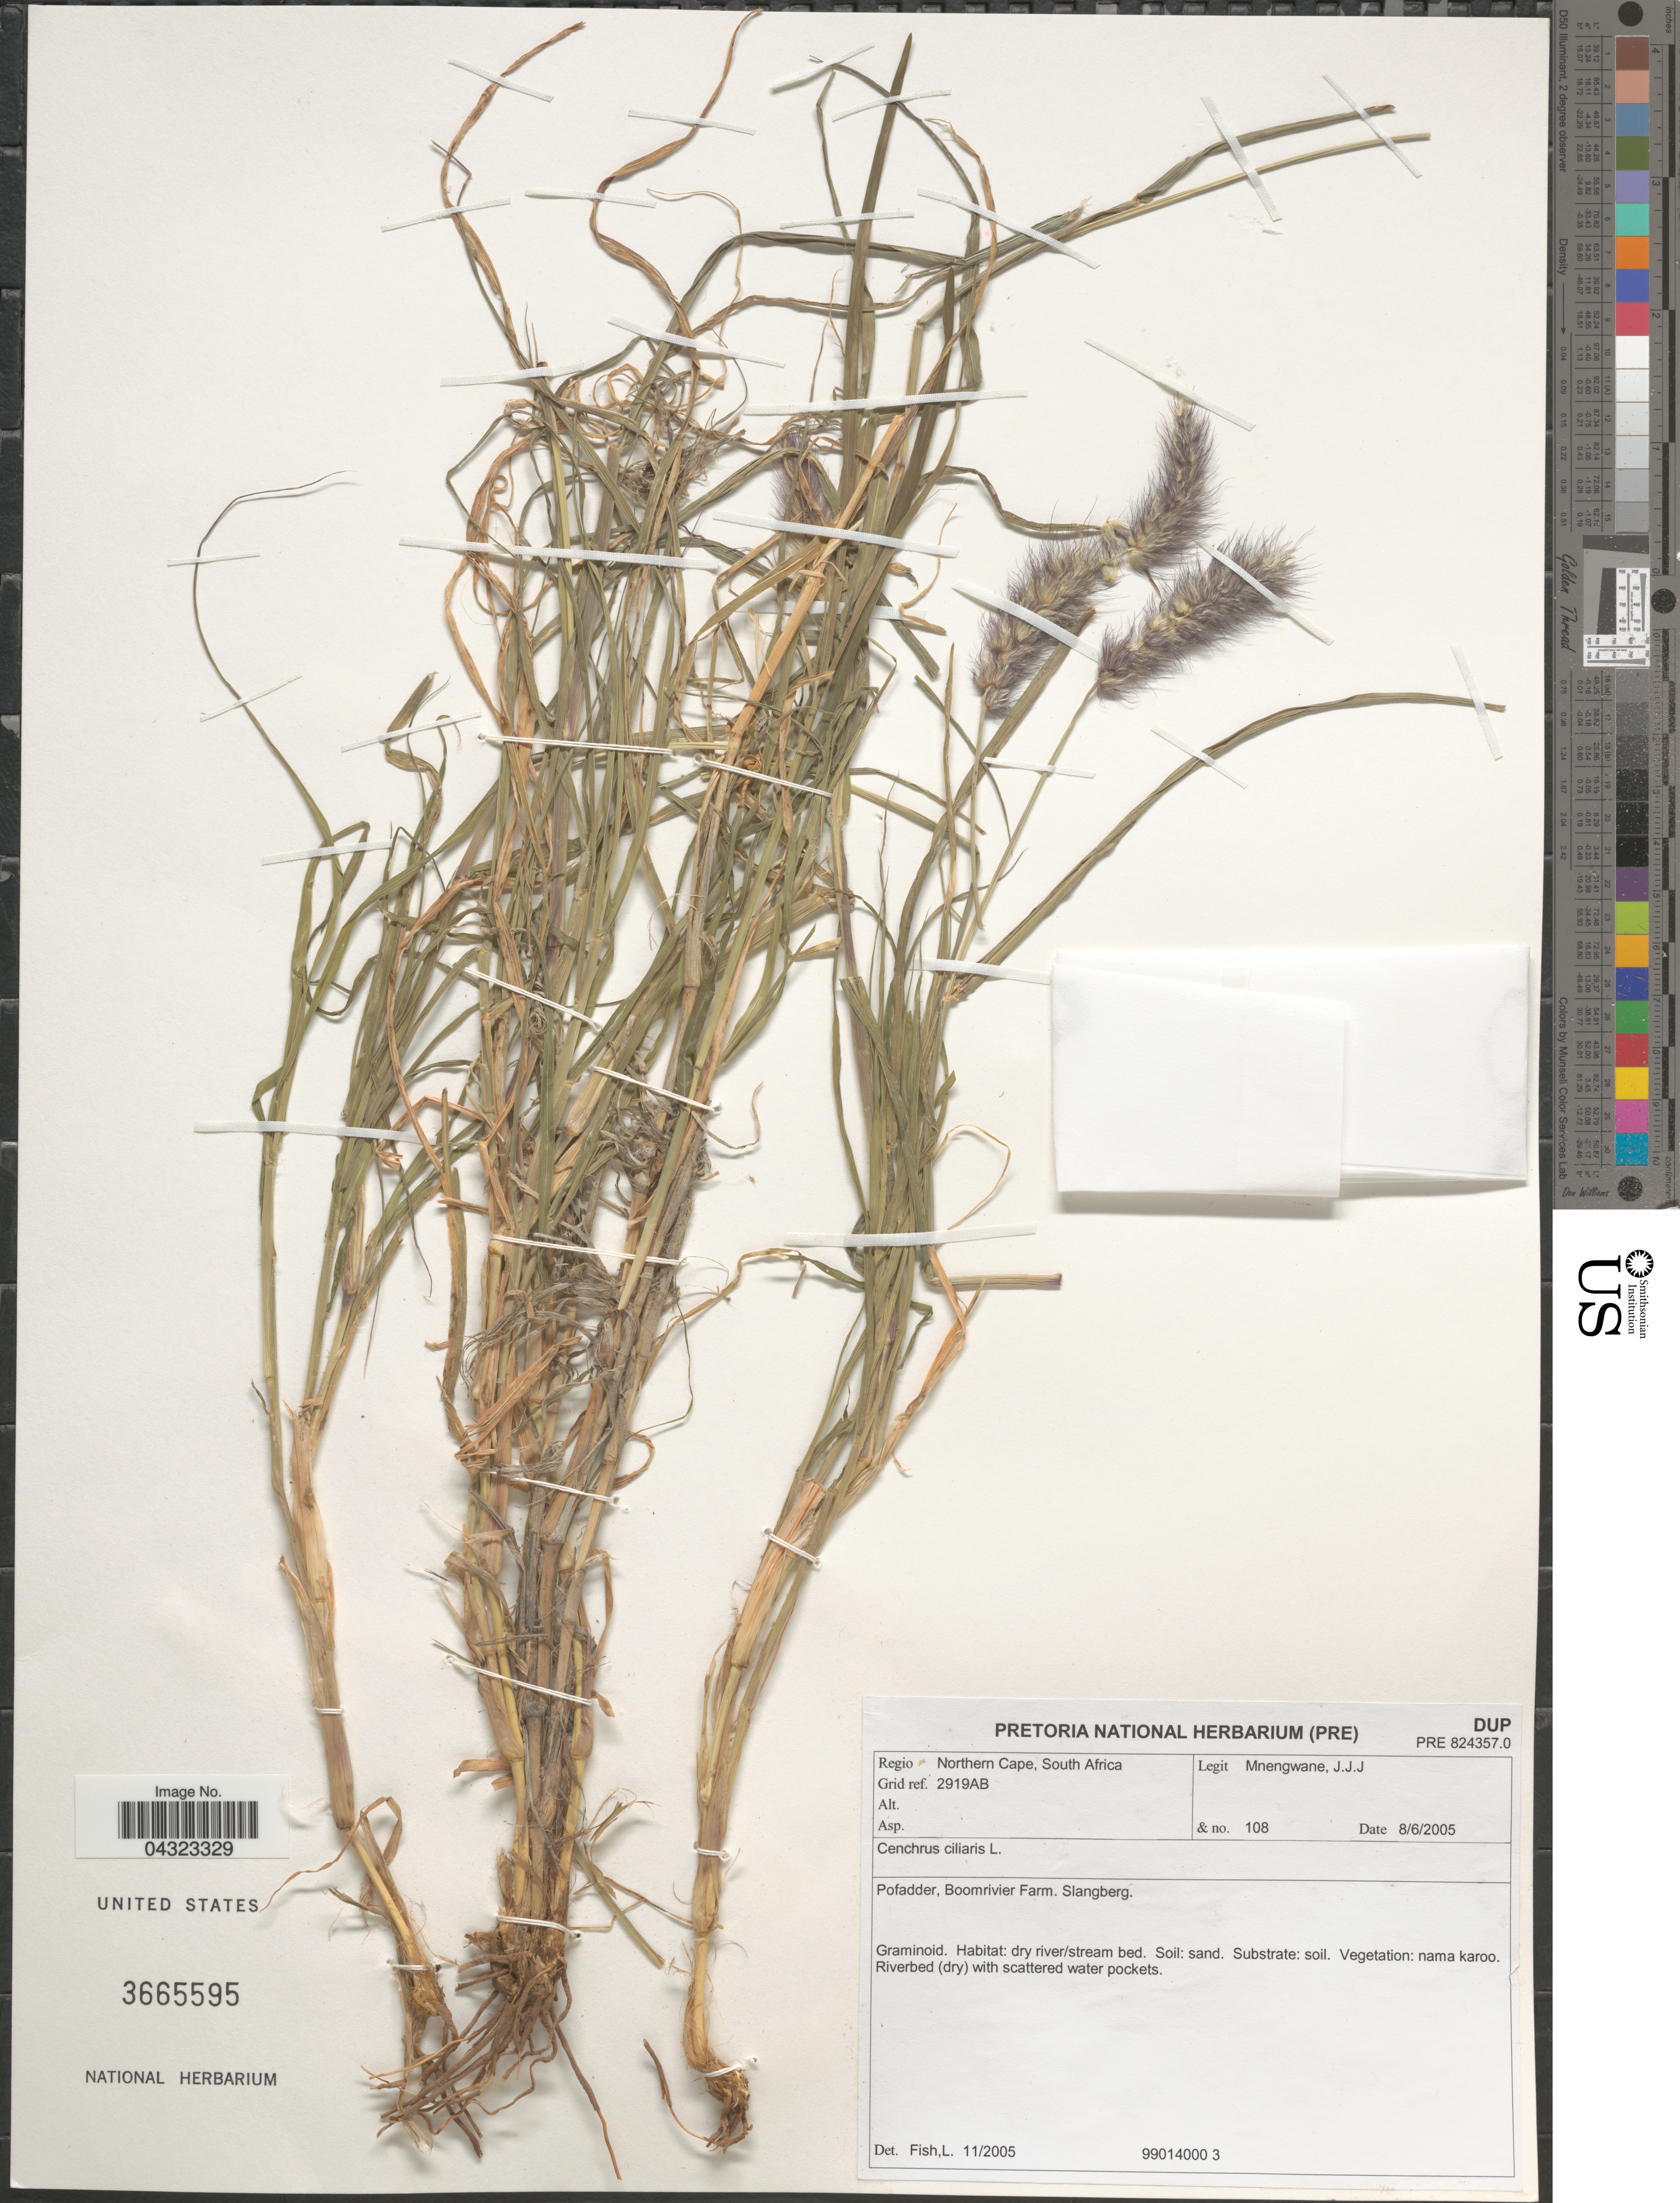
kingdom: Plantae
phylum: Tracheophyta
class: Liliopsida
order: Poales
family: Poaceae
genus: Cenchrus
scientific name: Cenchrus ciliaris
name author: L.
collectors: J. Mnengwane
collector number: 108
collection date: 2005-06-08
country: South Africa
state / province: Northern Cape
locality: Grid ref. 2919AB. Regio Northern Cape, South Africa. Pofadder, Boomrivier Farm. Slangberg.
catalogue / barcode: US 3665595